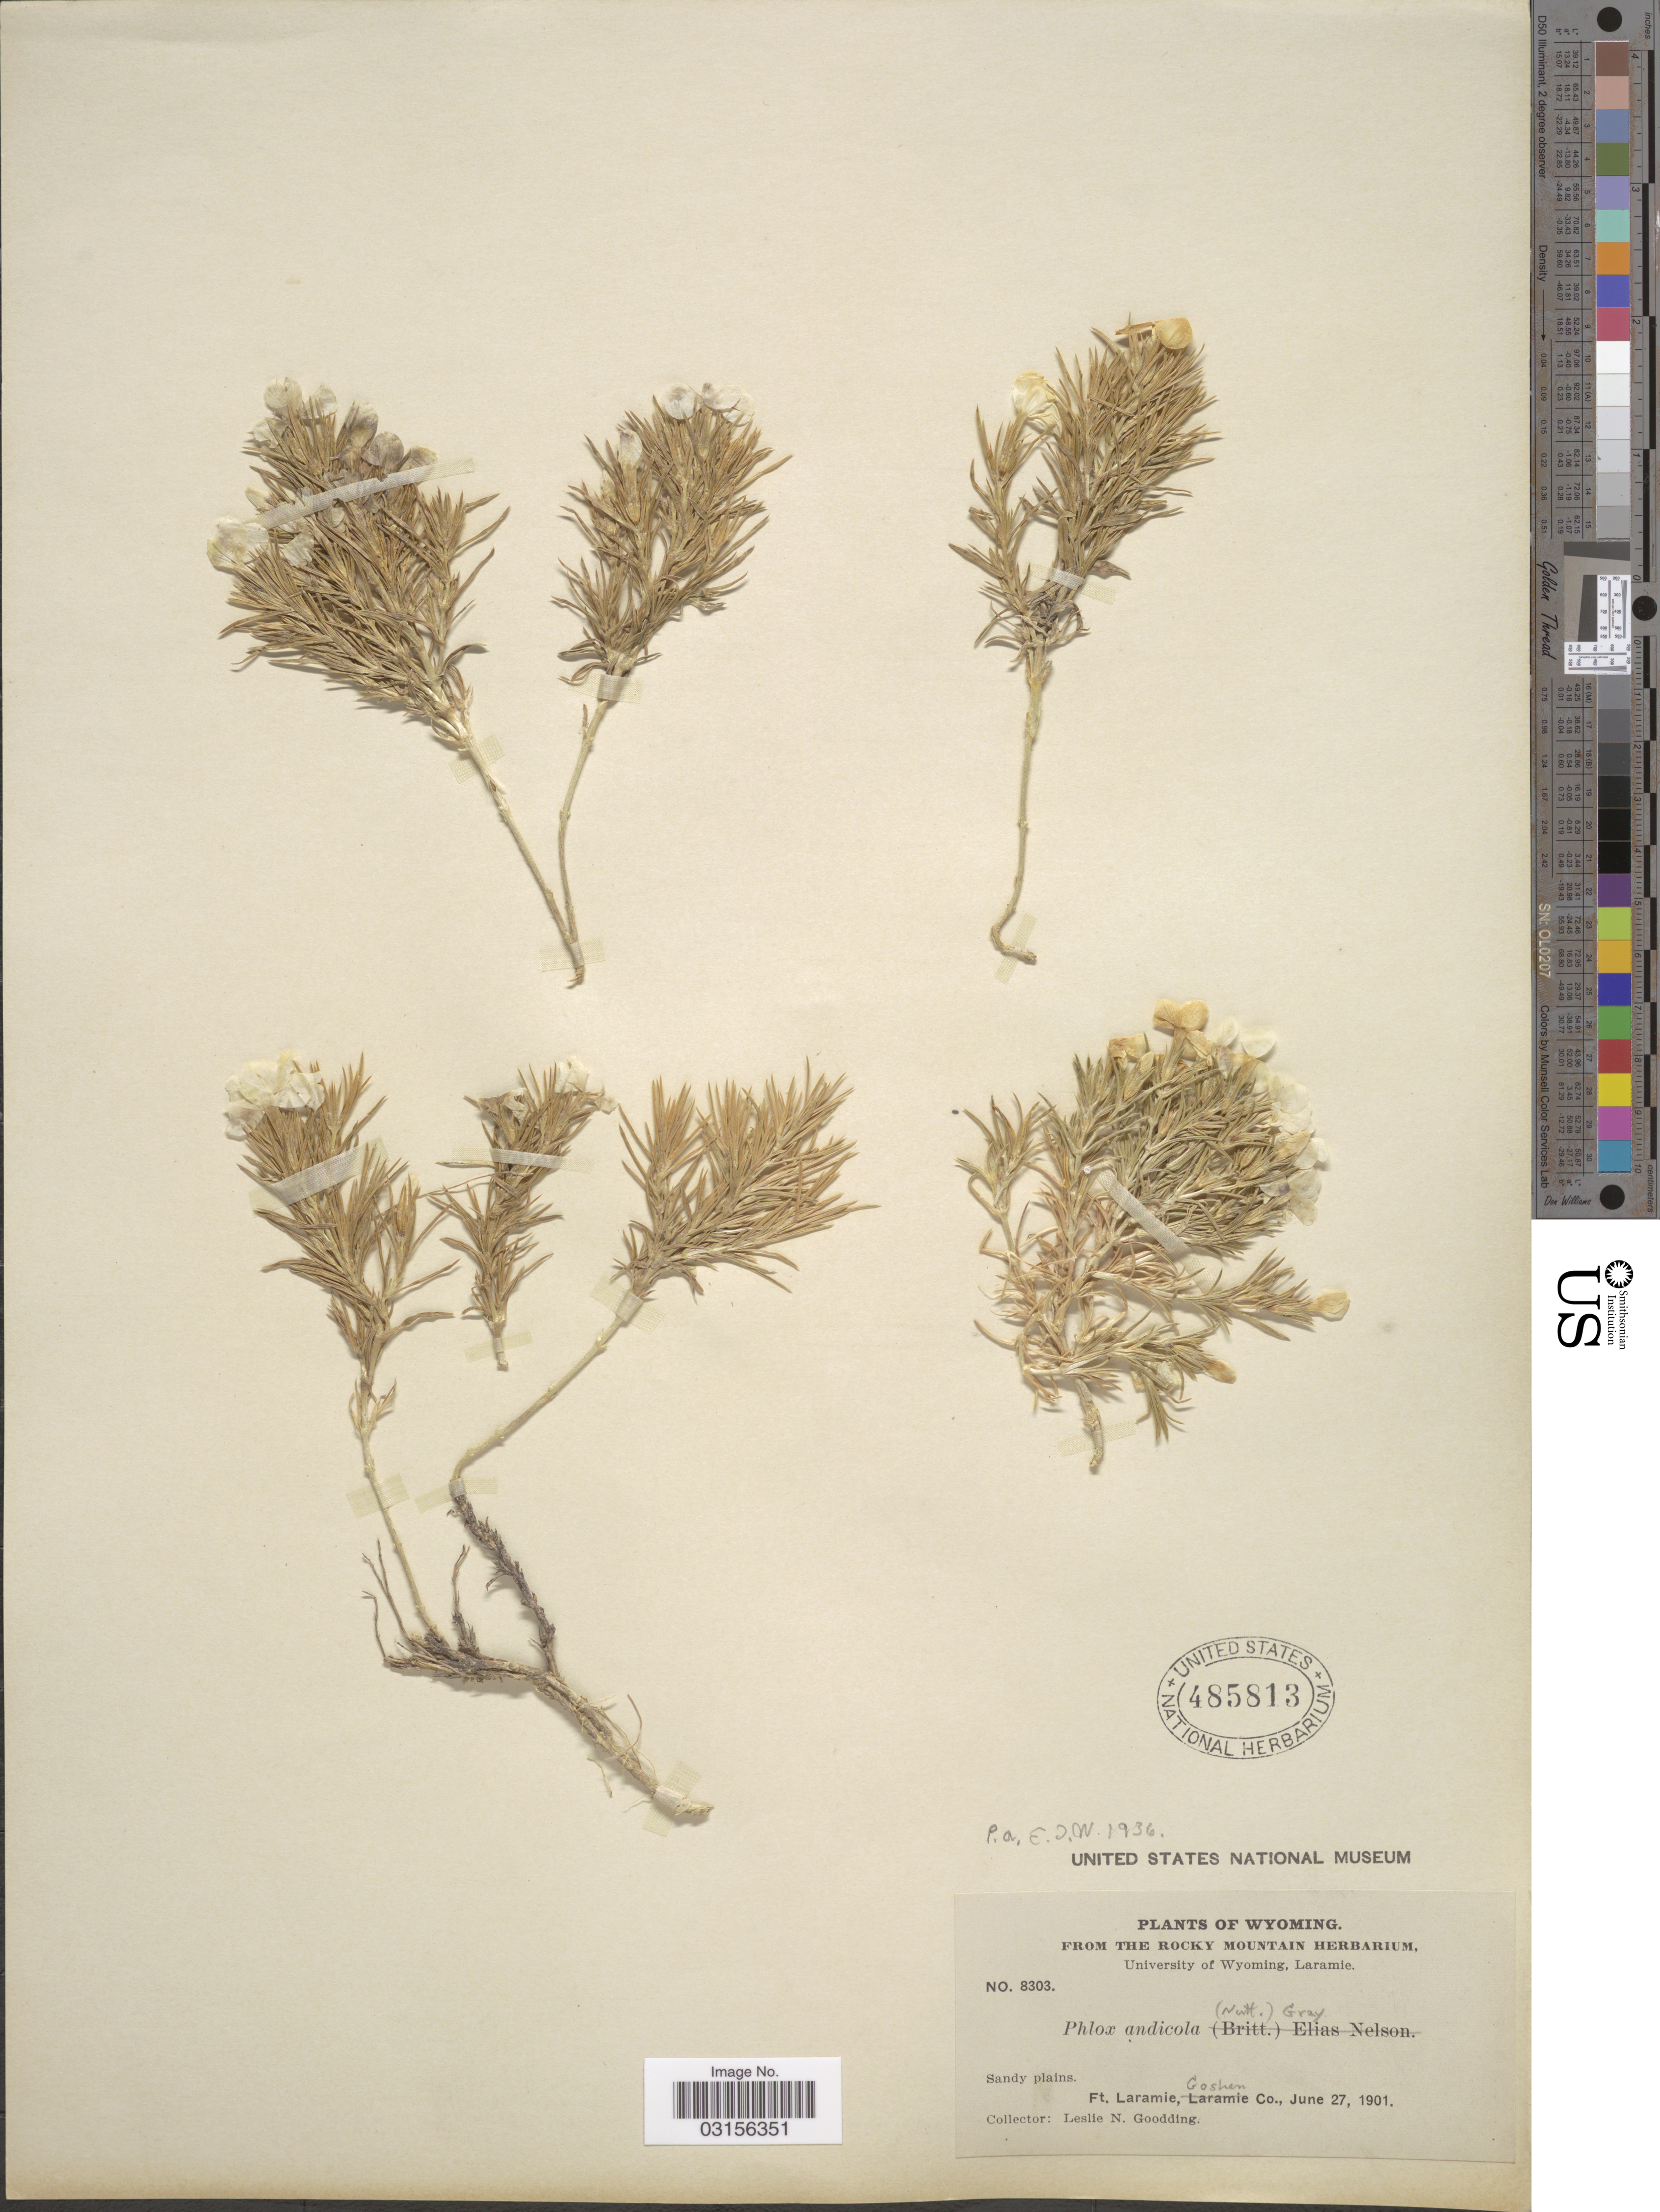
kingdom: Plantae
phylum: Tracheophyta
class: Magnoliopsida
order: Ericales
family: Polemoniaceae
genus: Phlox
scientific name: Phlox andicola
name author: (Britton) E.E. Nelson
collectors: L. N. Goodding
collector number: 8303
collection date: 1901-06-27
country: United States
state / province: Wyoming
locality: Ft. Laramie, Goshen Co.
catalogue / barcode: US 485813